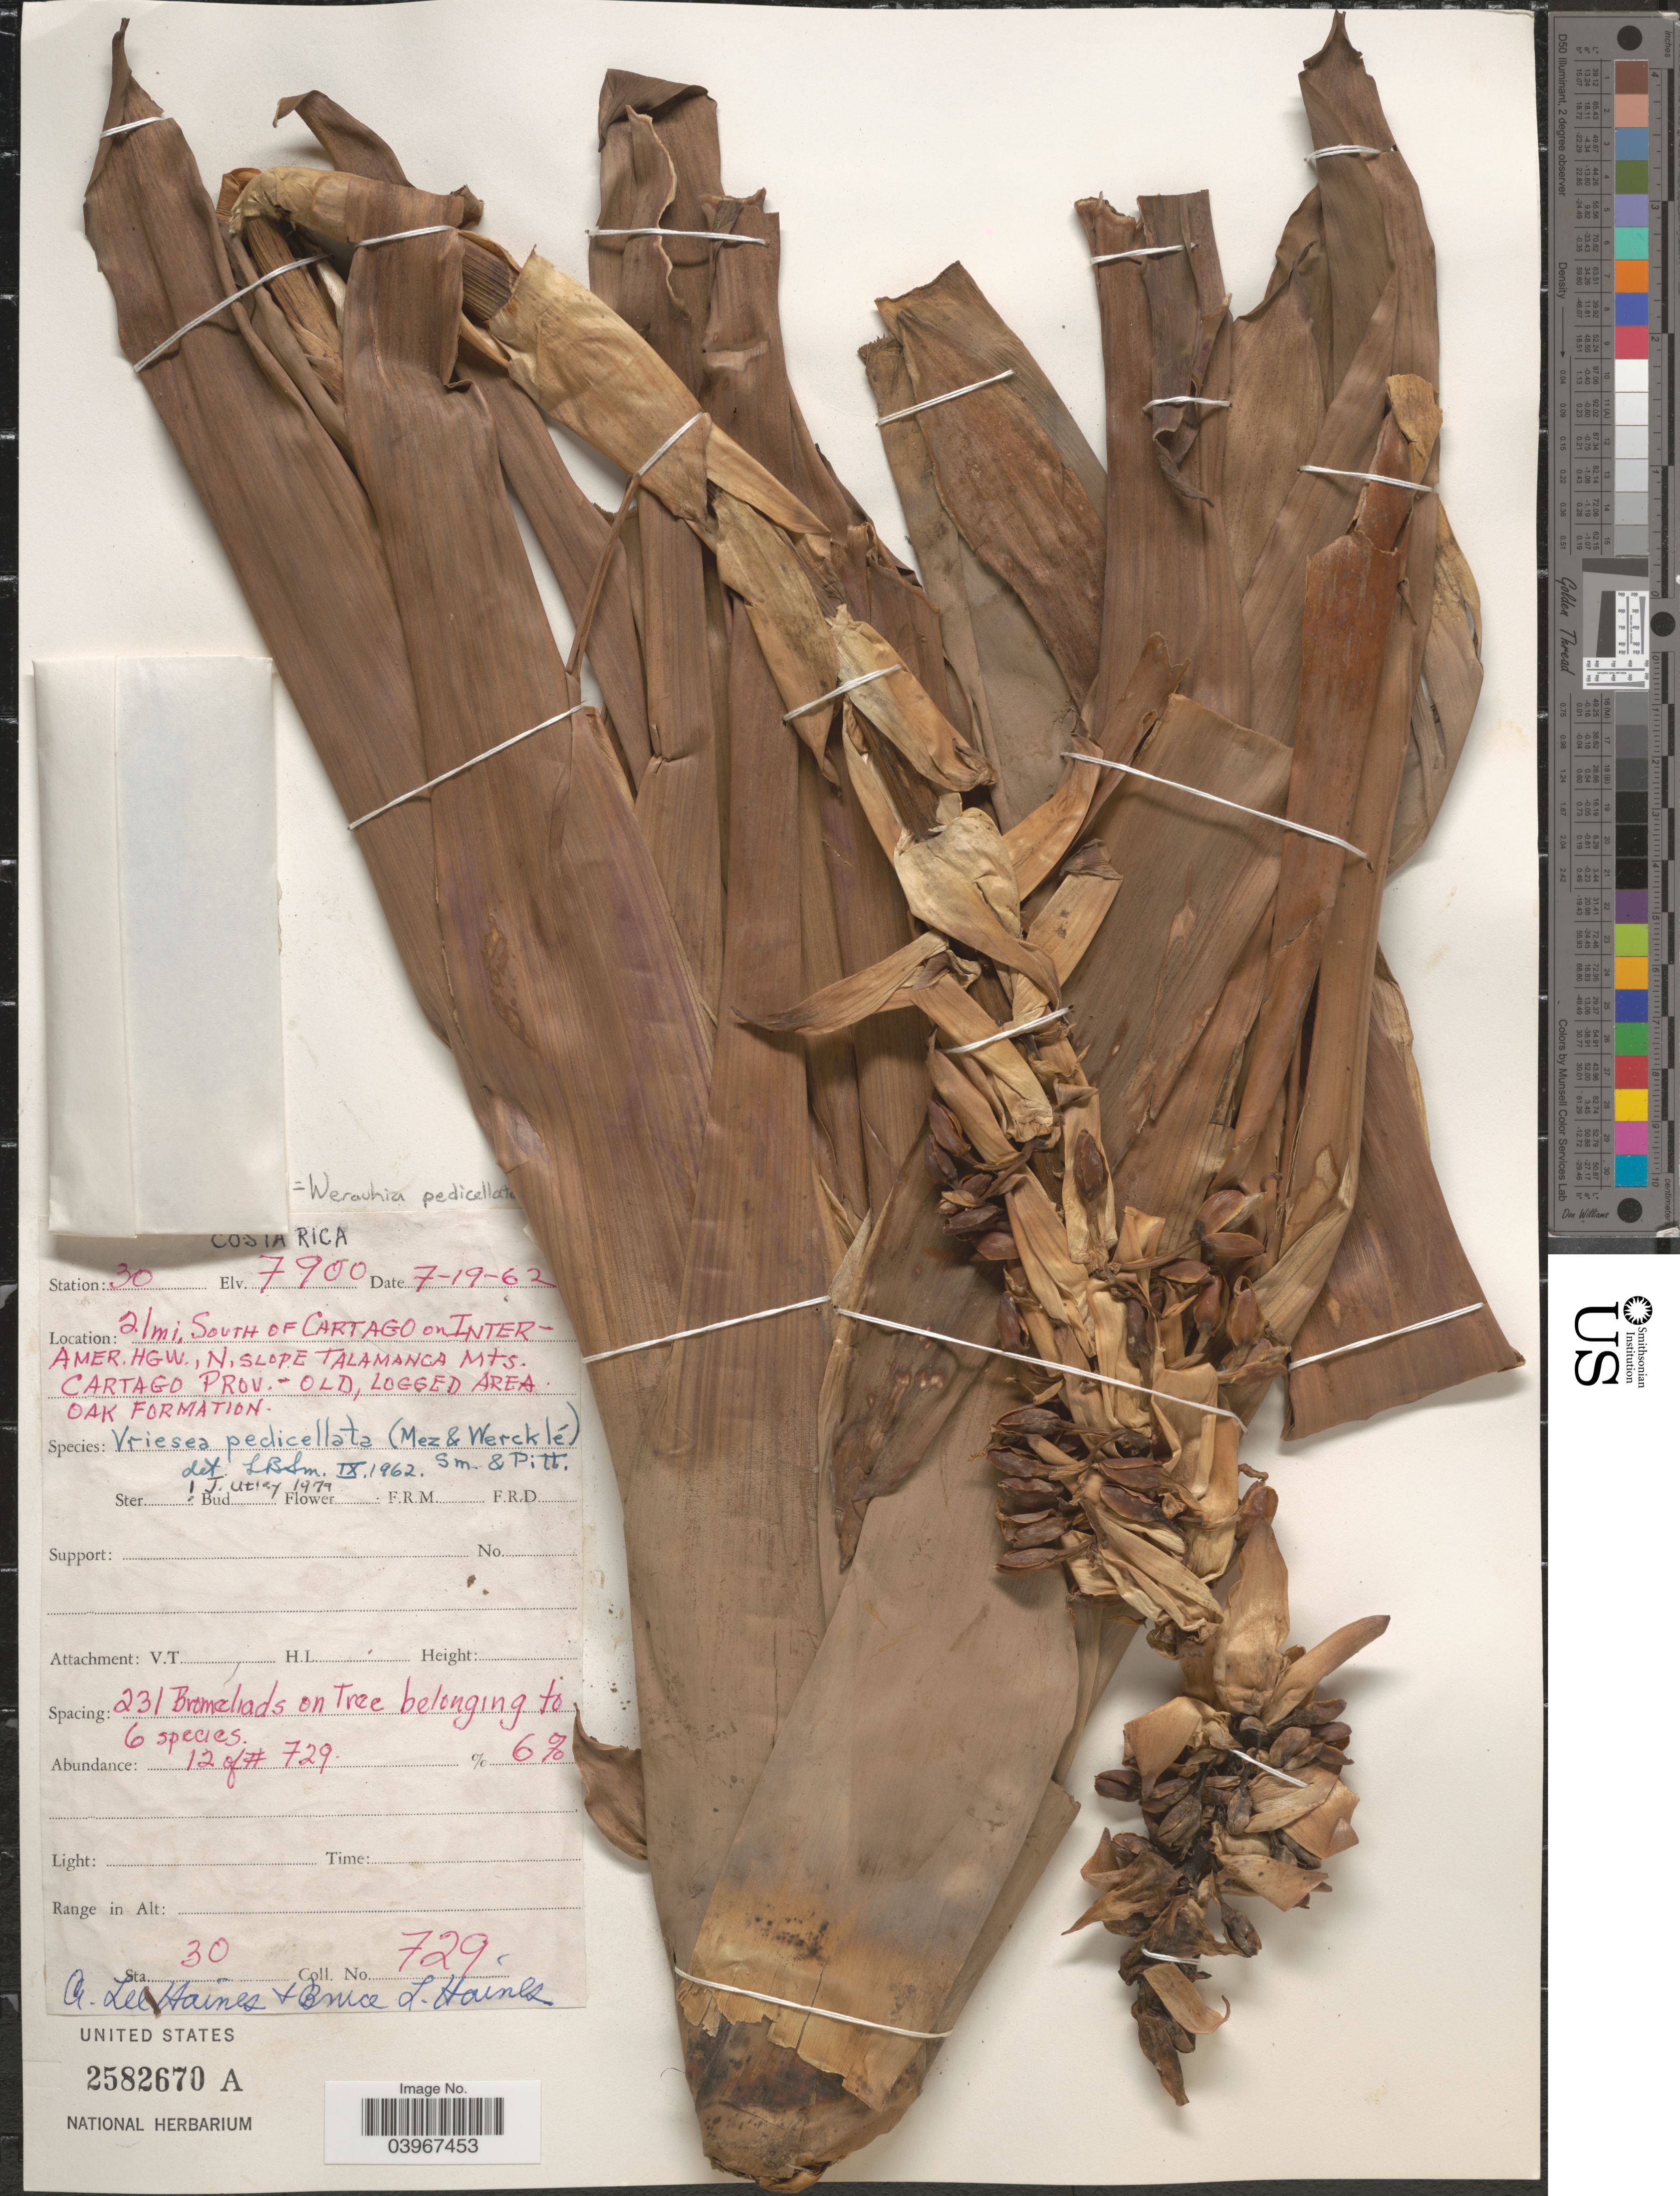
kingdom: Plantae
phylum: Tracheophyta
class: Liliopsida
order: Poales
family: Bromeliaceae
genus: Werauhia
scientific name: Werauhia pedicellata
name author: (Mez & Wercklé) J.R. Grant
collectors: A. L. Haines & B. L. Haines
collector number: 729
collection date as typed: Transcribed d/m/y: 19/7/62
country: Costa Rica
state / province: Cartago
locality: Station: 30. 21 mi, South of Cartago on Inter-Amer. Hgw., N. slope Talamanca Mts. Old, Logged Area.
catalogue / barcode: US 2582670A